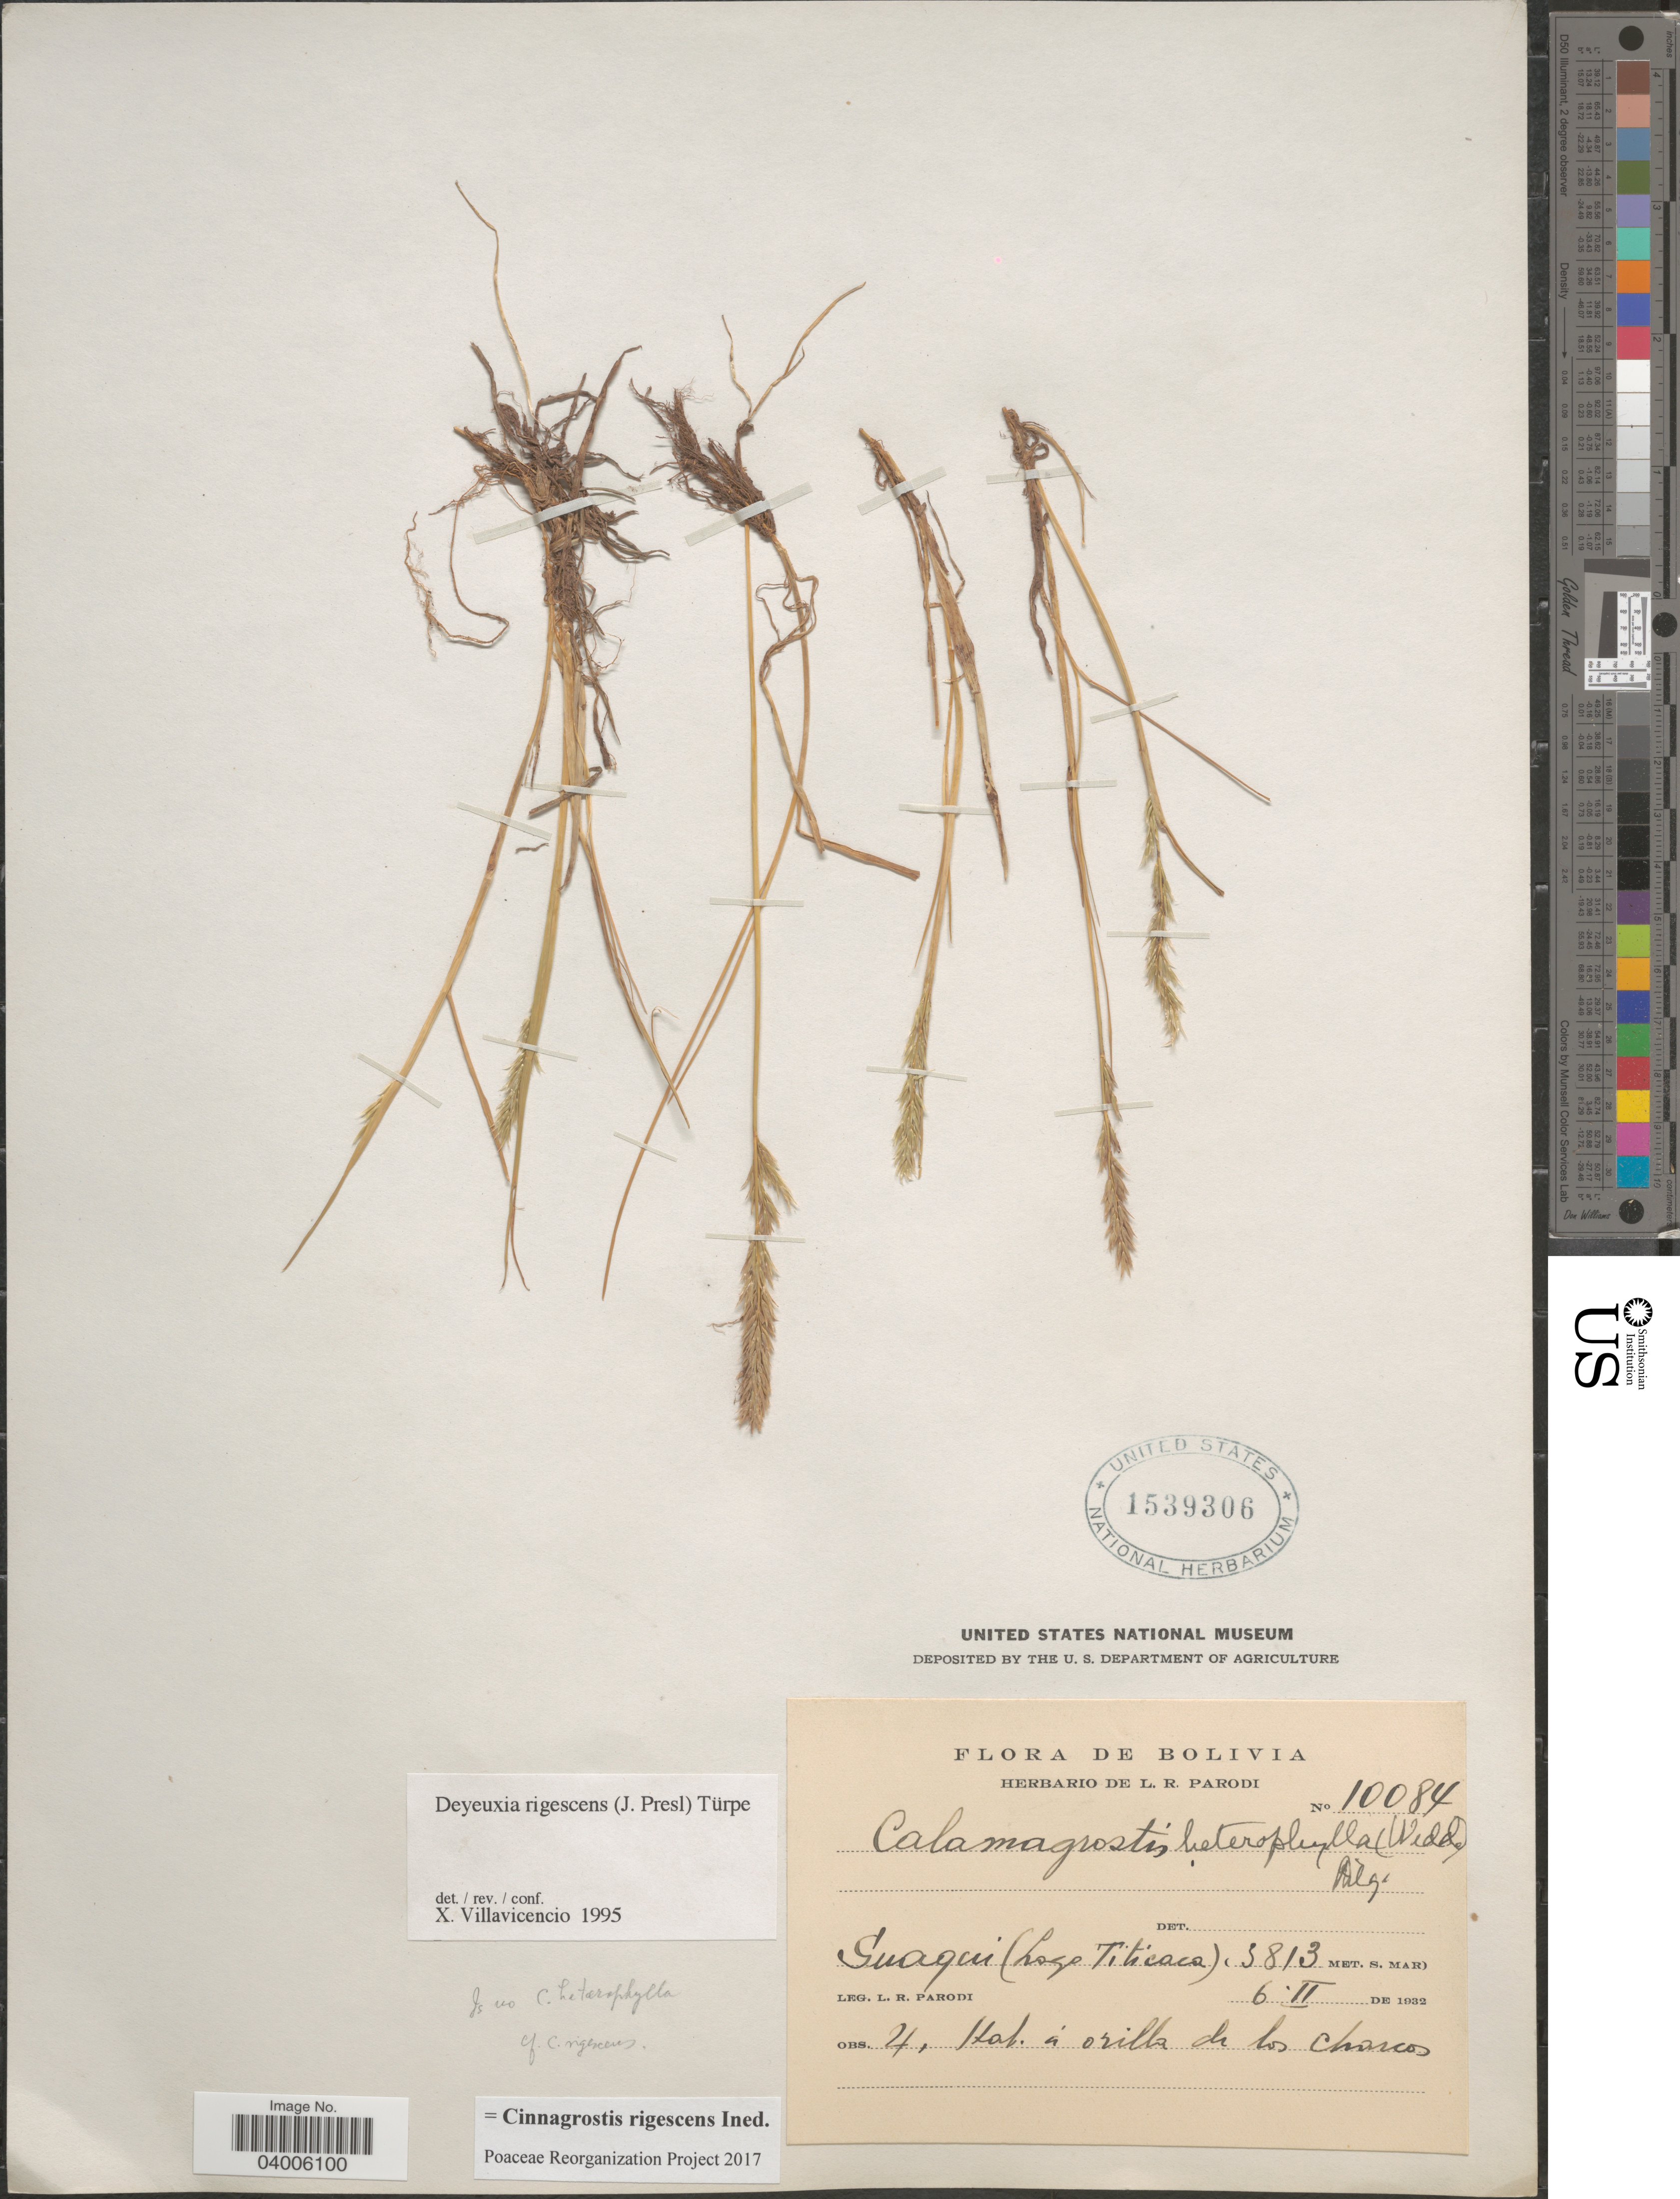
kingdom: Plantae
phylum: Tracheophyta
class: Liliopsida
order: Poales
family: Poaceae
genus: Cinnagrostis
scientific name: Cinnagrostis rigescens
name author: (J. Presl) P.M. Peterson et al.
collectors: L. R. Parodi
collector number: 10084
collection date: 1932-02-06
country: Bolivia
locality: Guaqui (Lago Titicaca). Á orilla de los Charcos.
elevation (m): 3813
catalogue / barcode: US 1539306